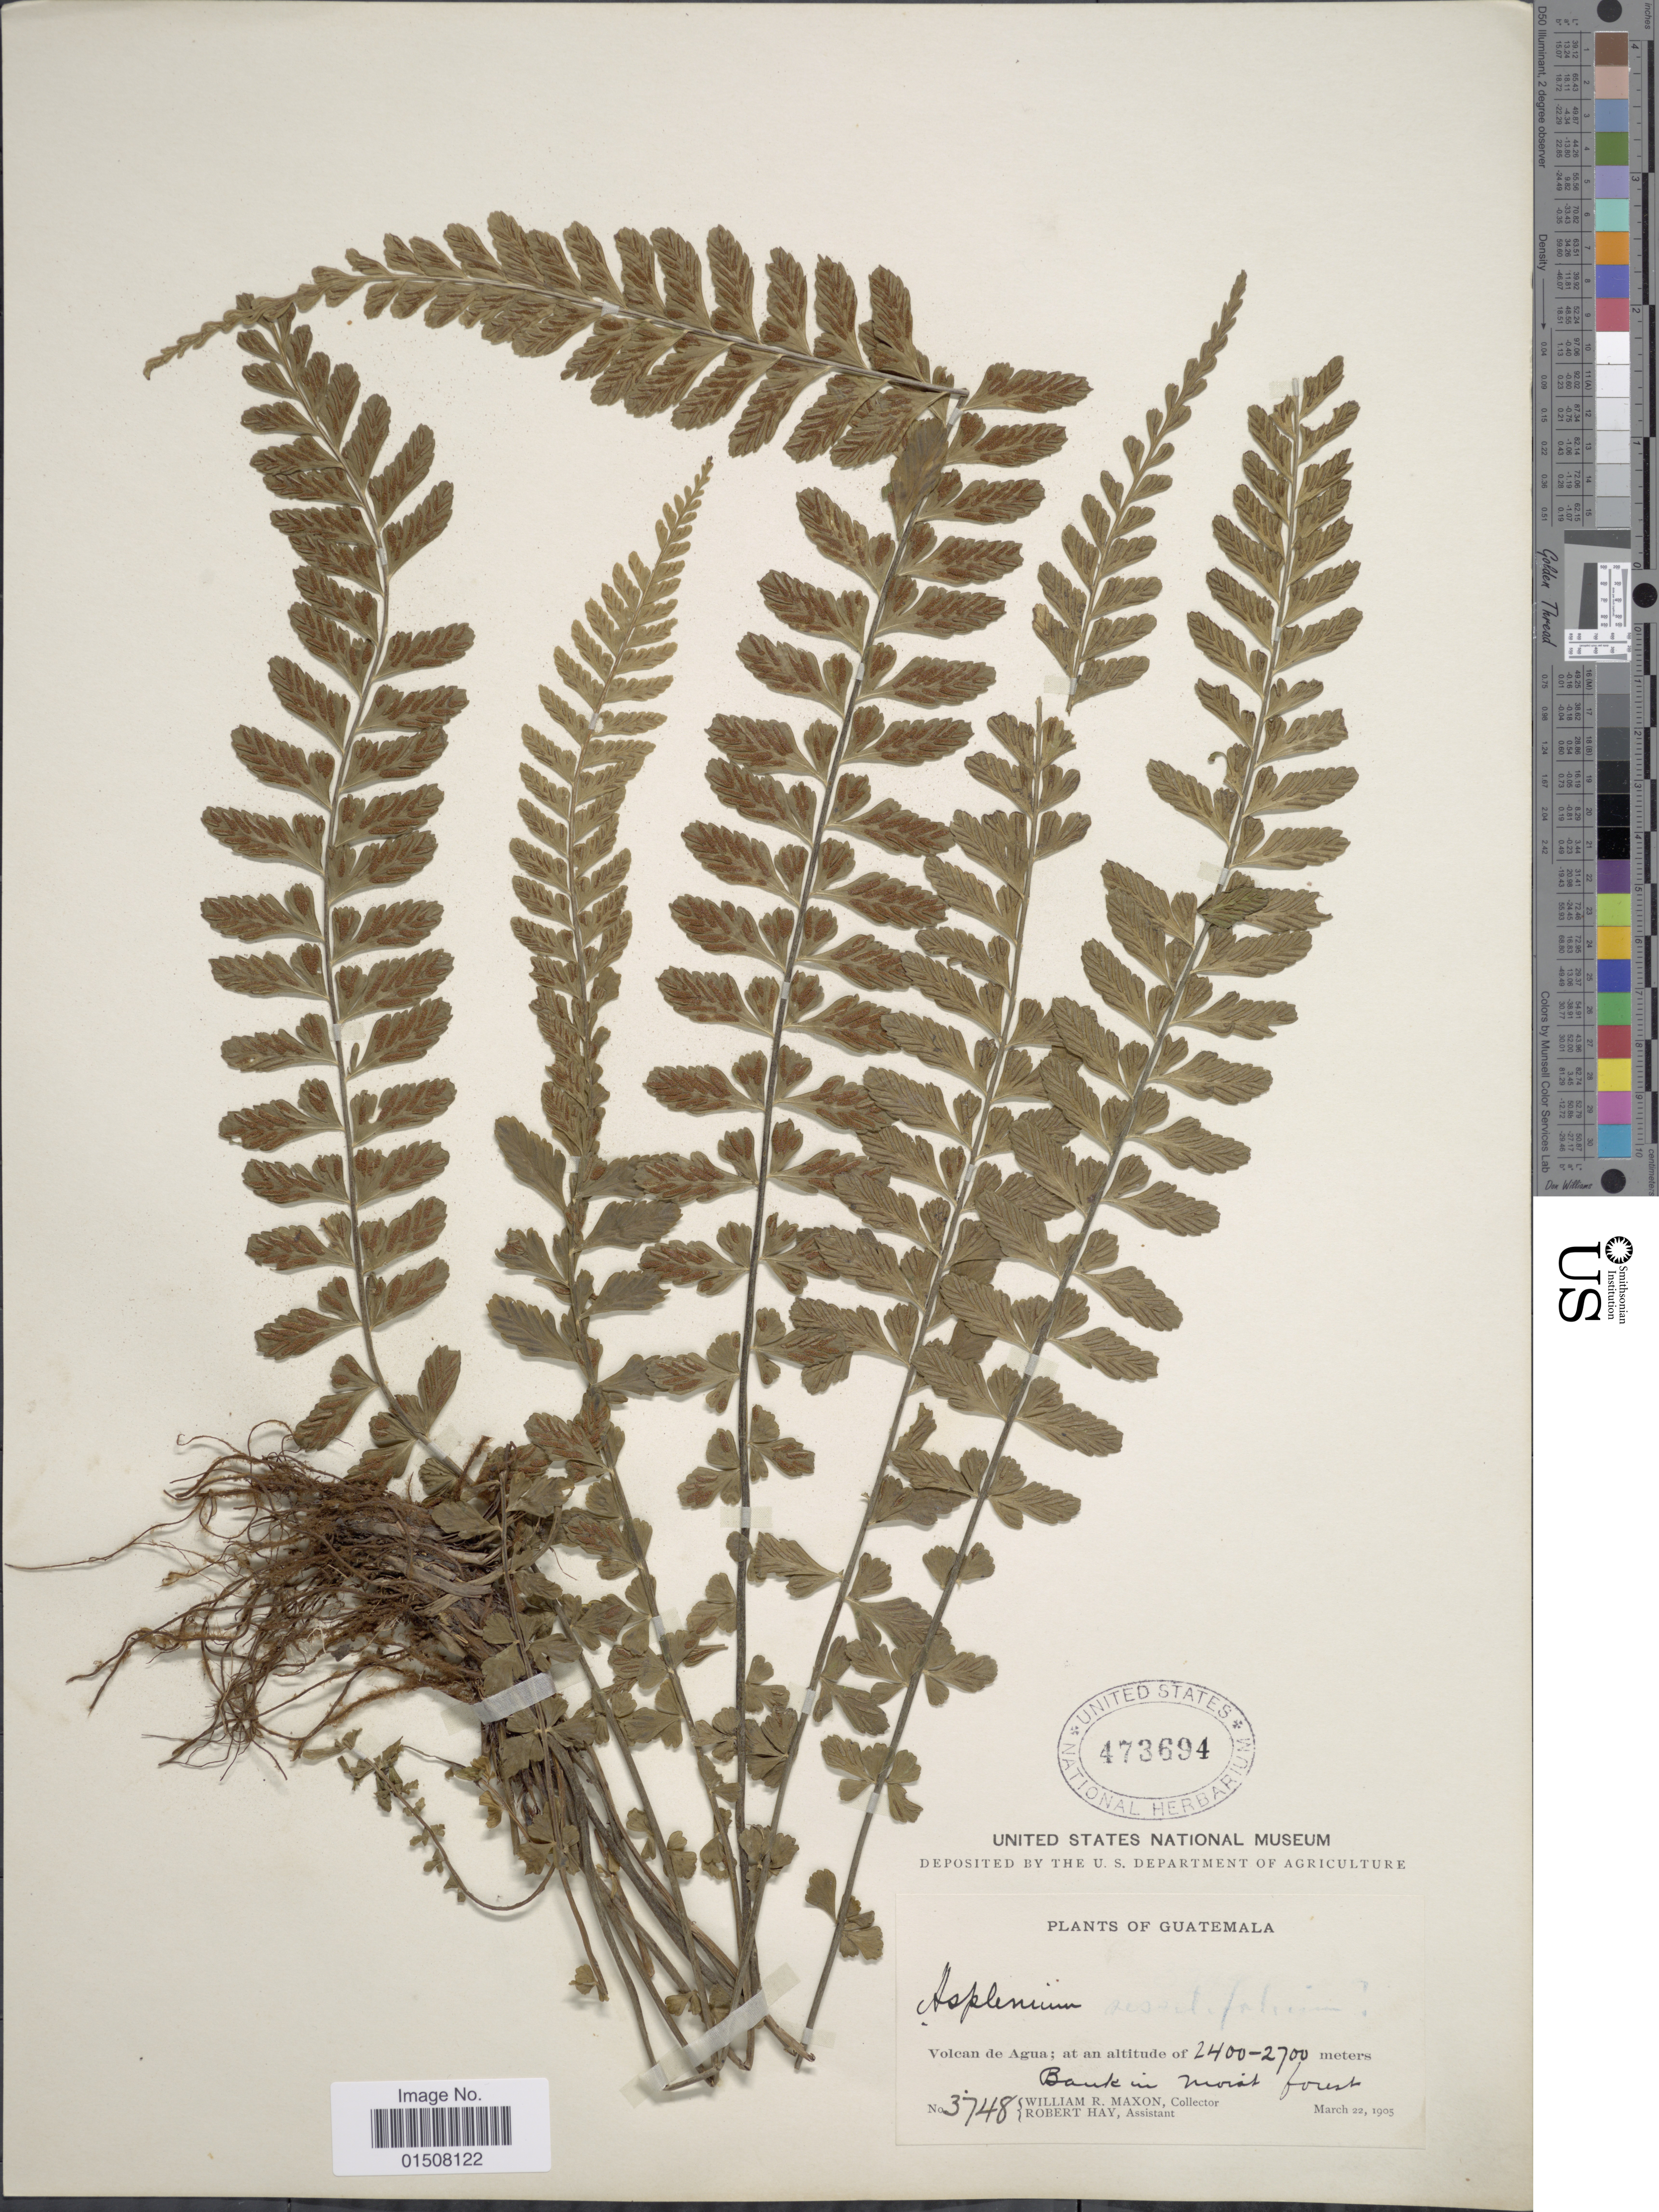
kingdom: Plantae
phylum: Tracheophyta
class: Polypodiopsida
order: Polypodiales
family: Aspleniaceae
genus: Asplenium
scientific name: Asplenium sessilifolium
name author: Desv.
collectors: W. R. Maxon & R. H. Hay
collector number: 3748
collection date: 1905-03-22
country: Guatemala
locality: Volcan de Agua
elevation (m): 2400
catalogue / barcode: US 473694